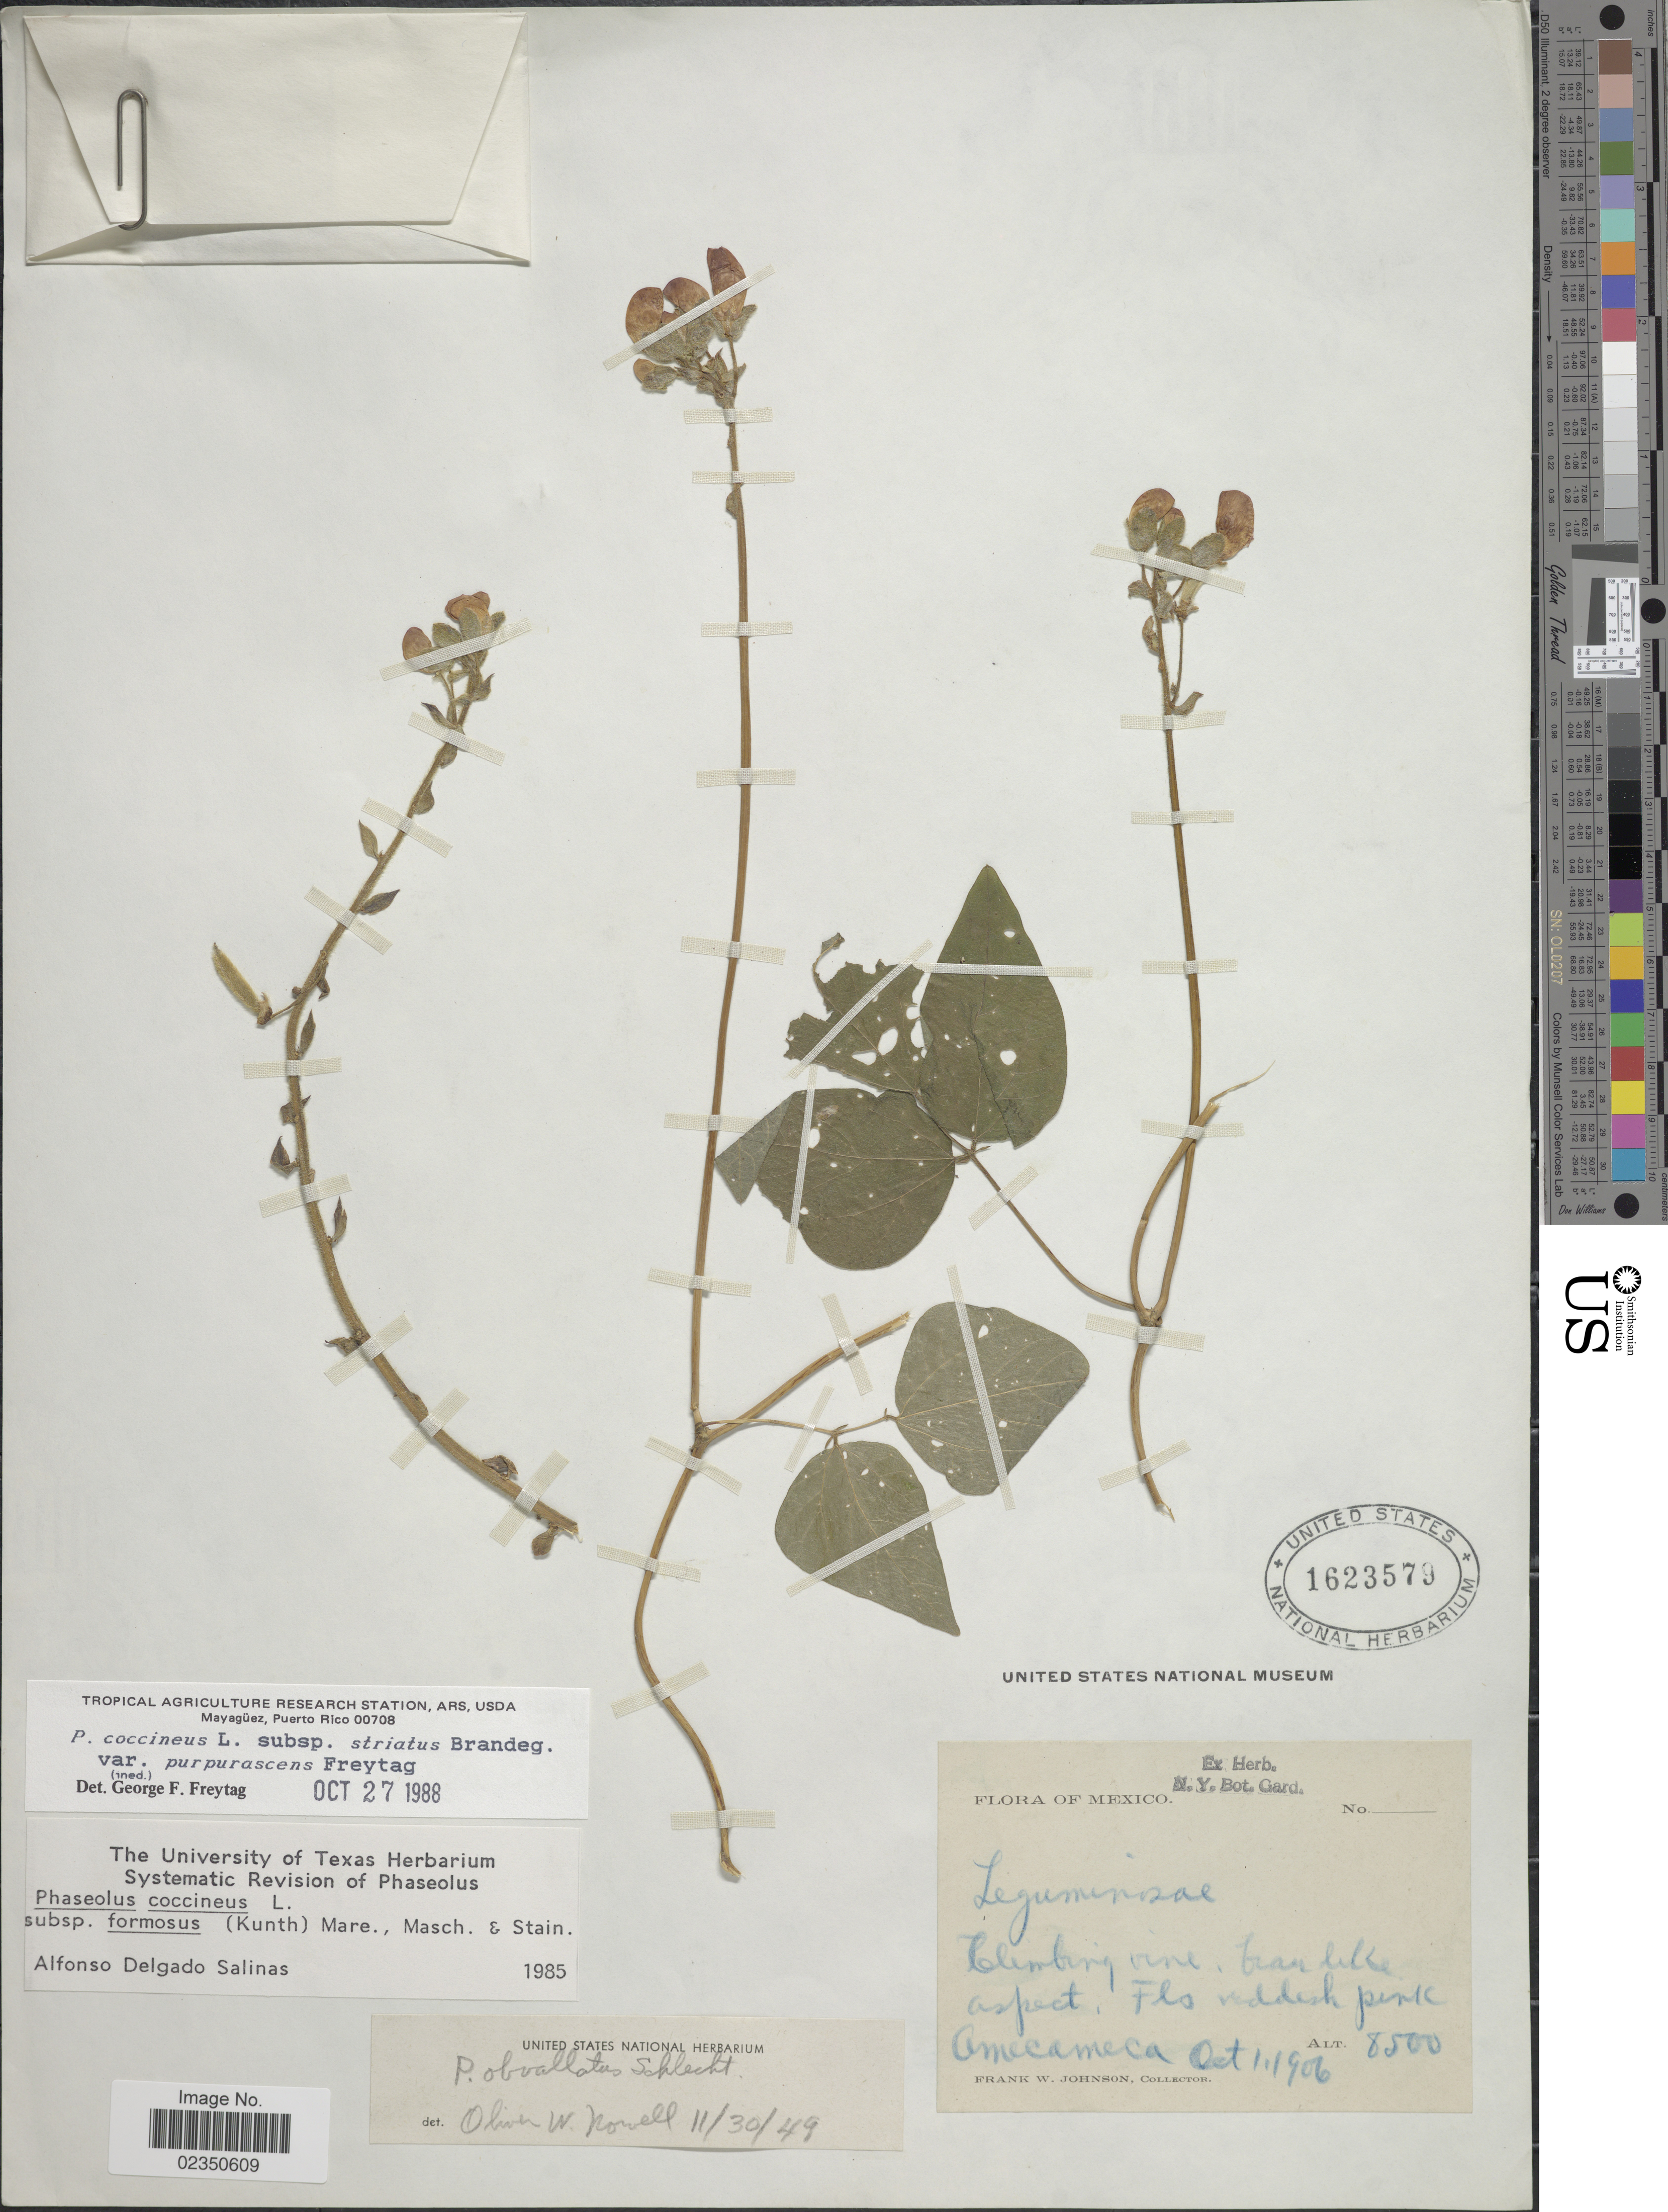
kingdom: Plantae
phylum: Tracheophyta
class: Magnoliopsida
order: Fabales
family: Fabaceae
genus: Phaseolus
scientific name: Phaseolus coccineus var. purpurascens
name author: Freytag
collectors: F. W. Johnson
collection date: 1906-10-01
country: Mexico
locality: Amecameca.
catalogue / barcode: US 1623579